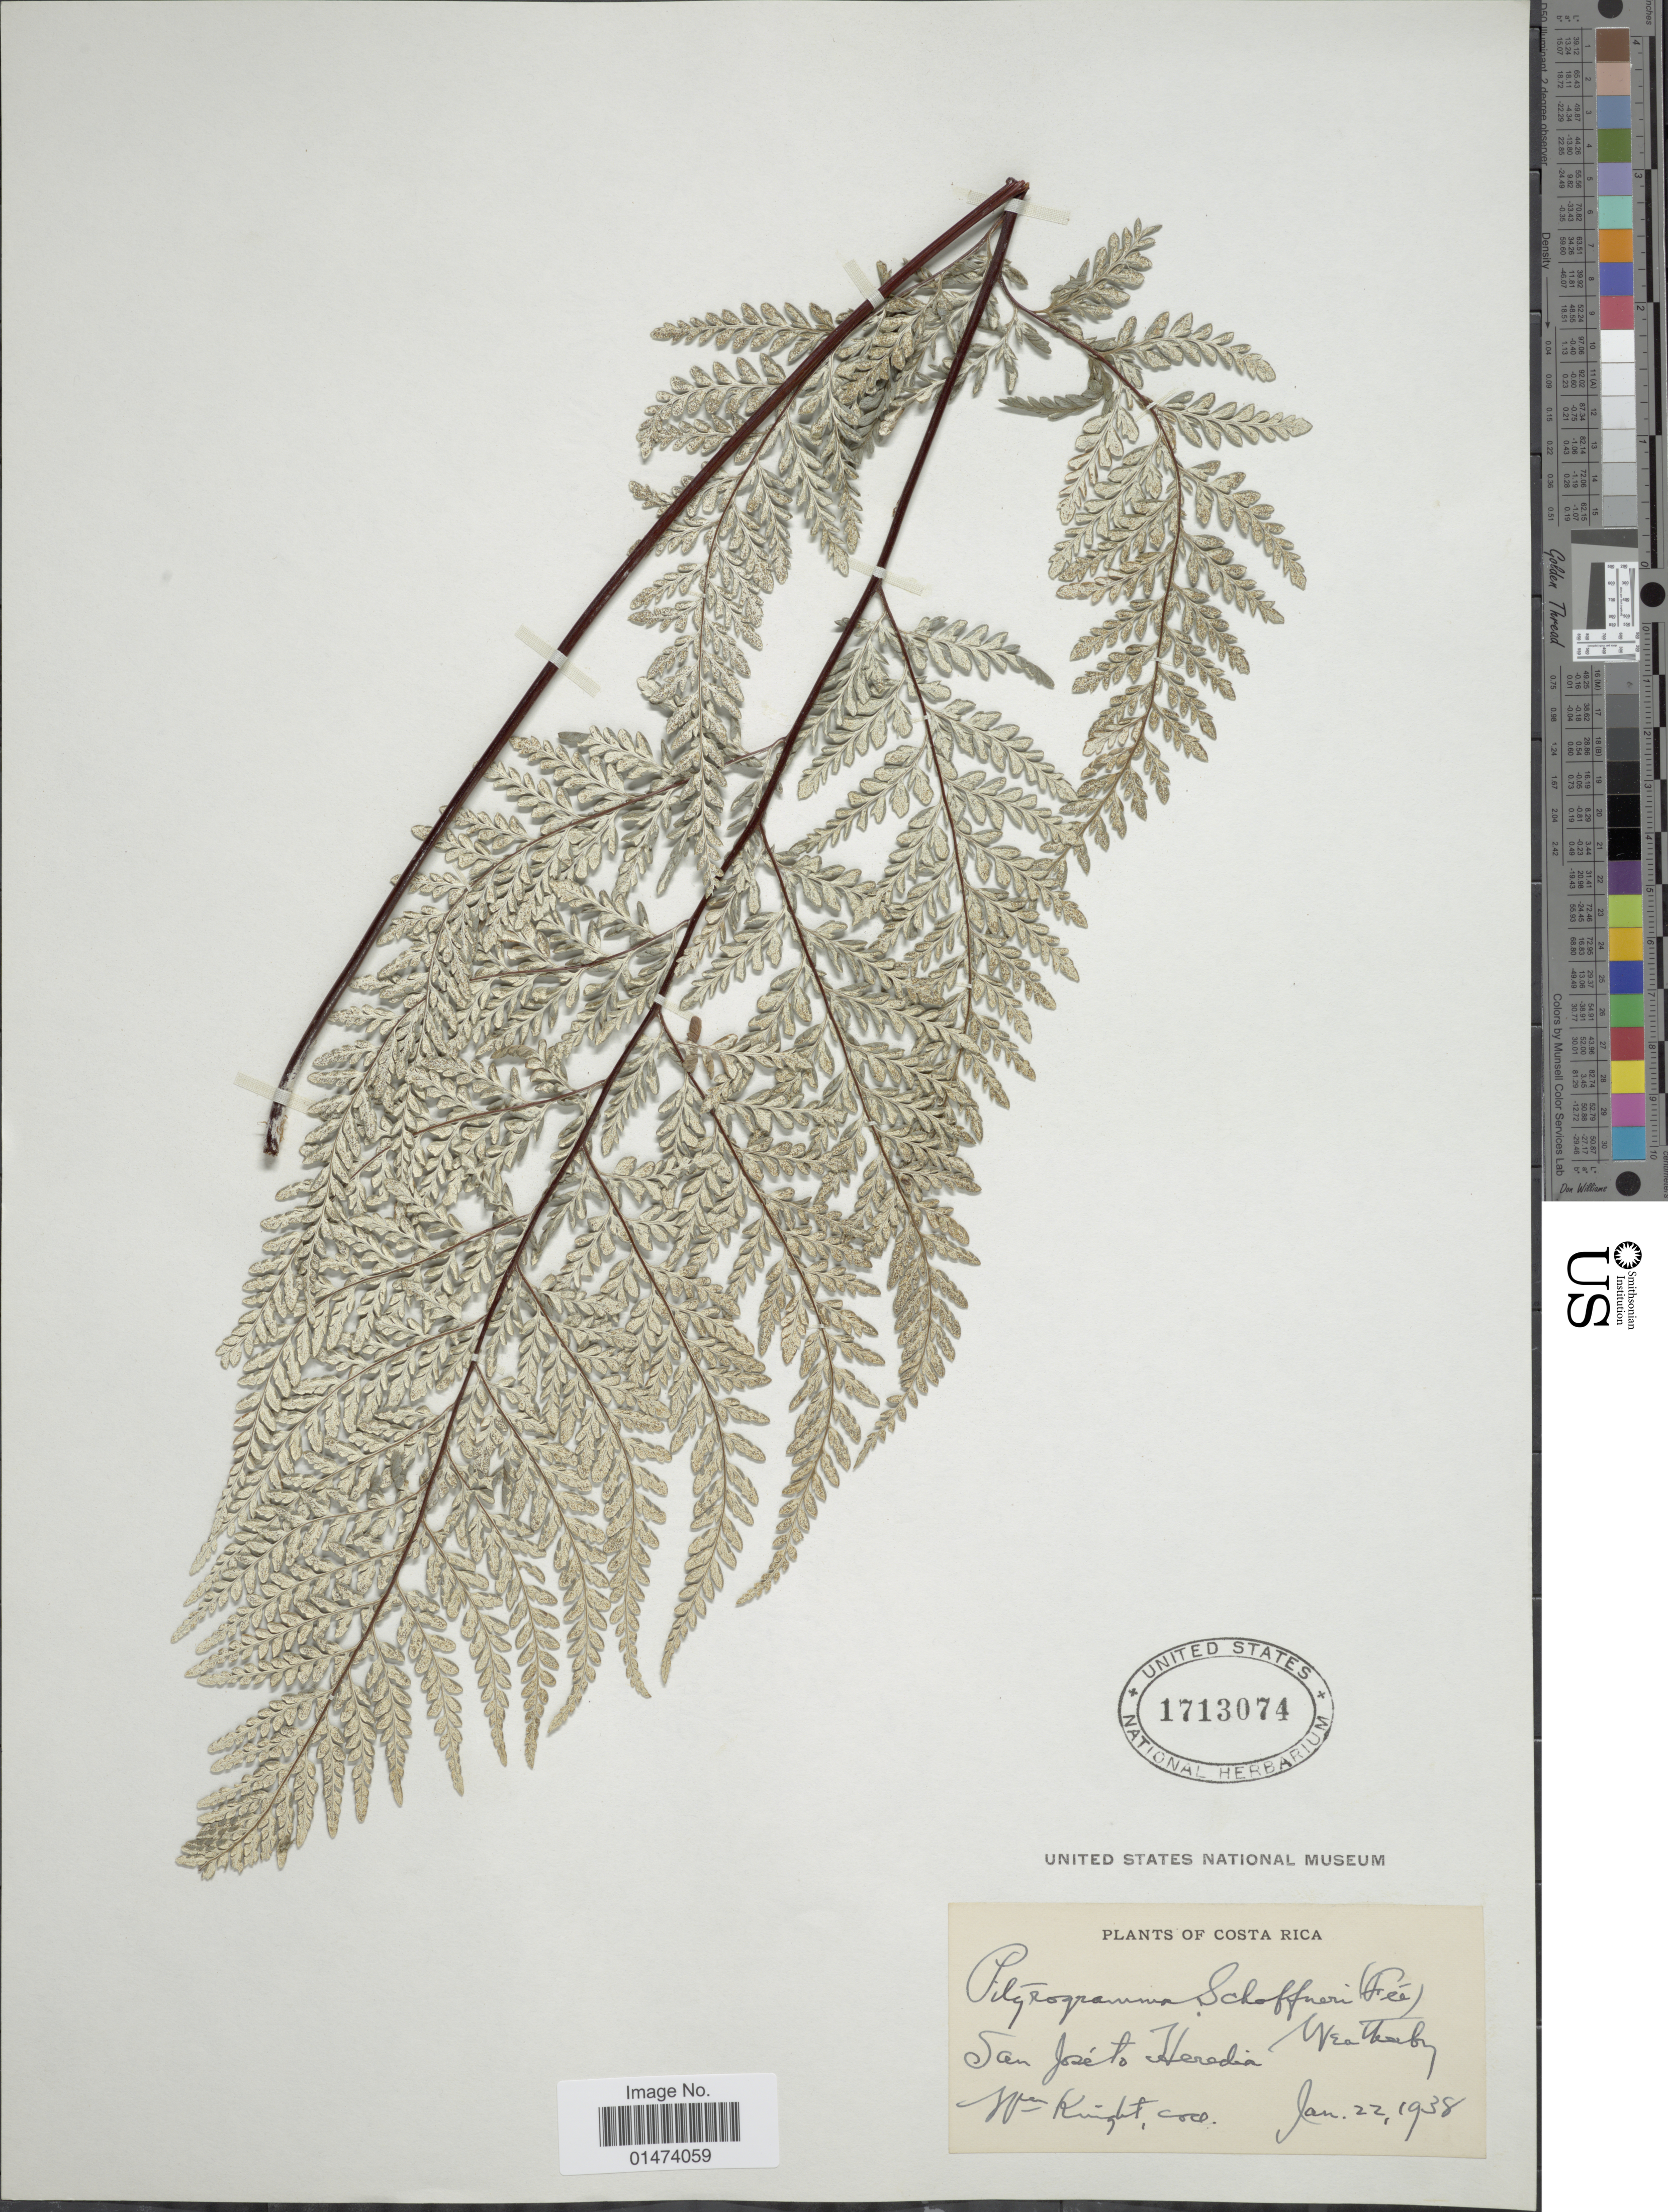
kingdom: Plantae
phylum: Tracheophyta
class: Polypodiopsida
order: Polypodiales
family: Pteridaceae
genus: Pityrogramma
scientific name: Pityrogramma dealbata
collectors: W. Knight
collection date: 1938-01-22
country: Costa Rica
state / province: San José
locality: Heredia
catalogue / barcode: US 1713074